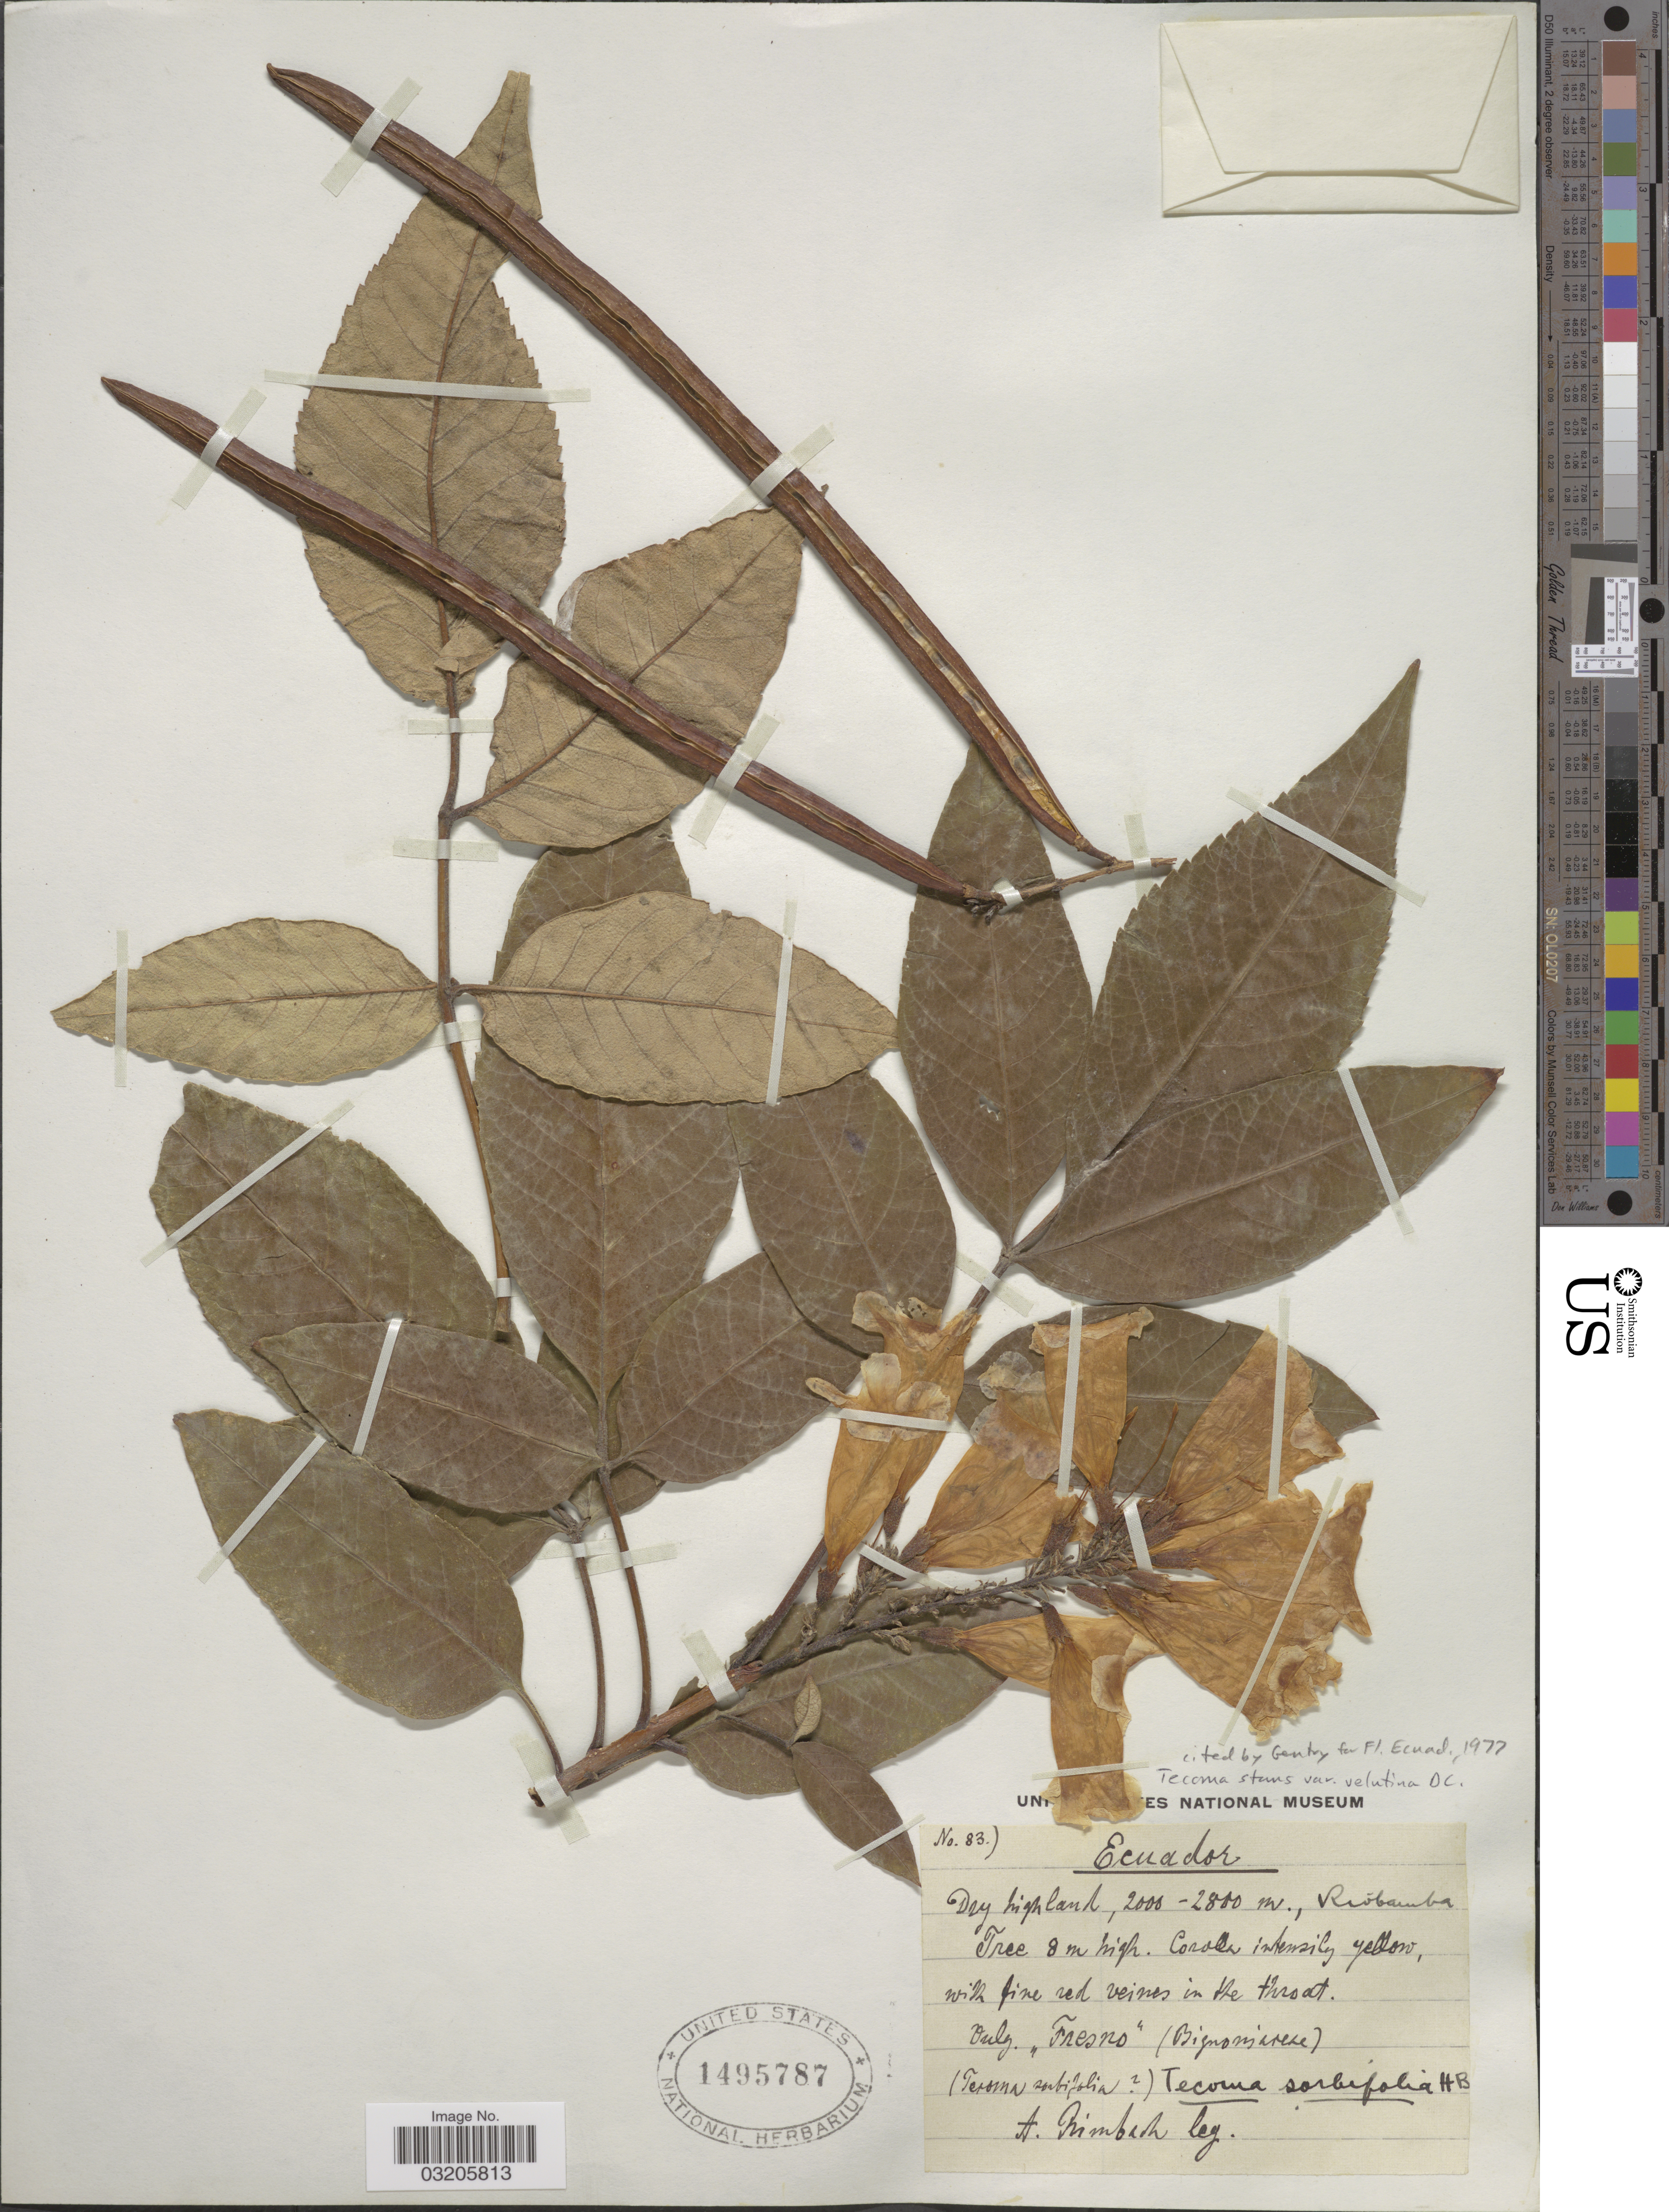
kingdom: Plantae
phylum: Tracheophyta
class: Magnoliopsida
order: Lamiales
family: Bignoniaceae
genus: Tecoma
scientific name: Tecoma stans var. velutina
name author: DC.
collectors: A. Rimbach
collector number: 83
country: Ecuador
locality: Dry highland, Riobamba.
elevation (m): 2000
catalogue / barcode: US 1495787